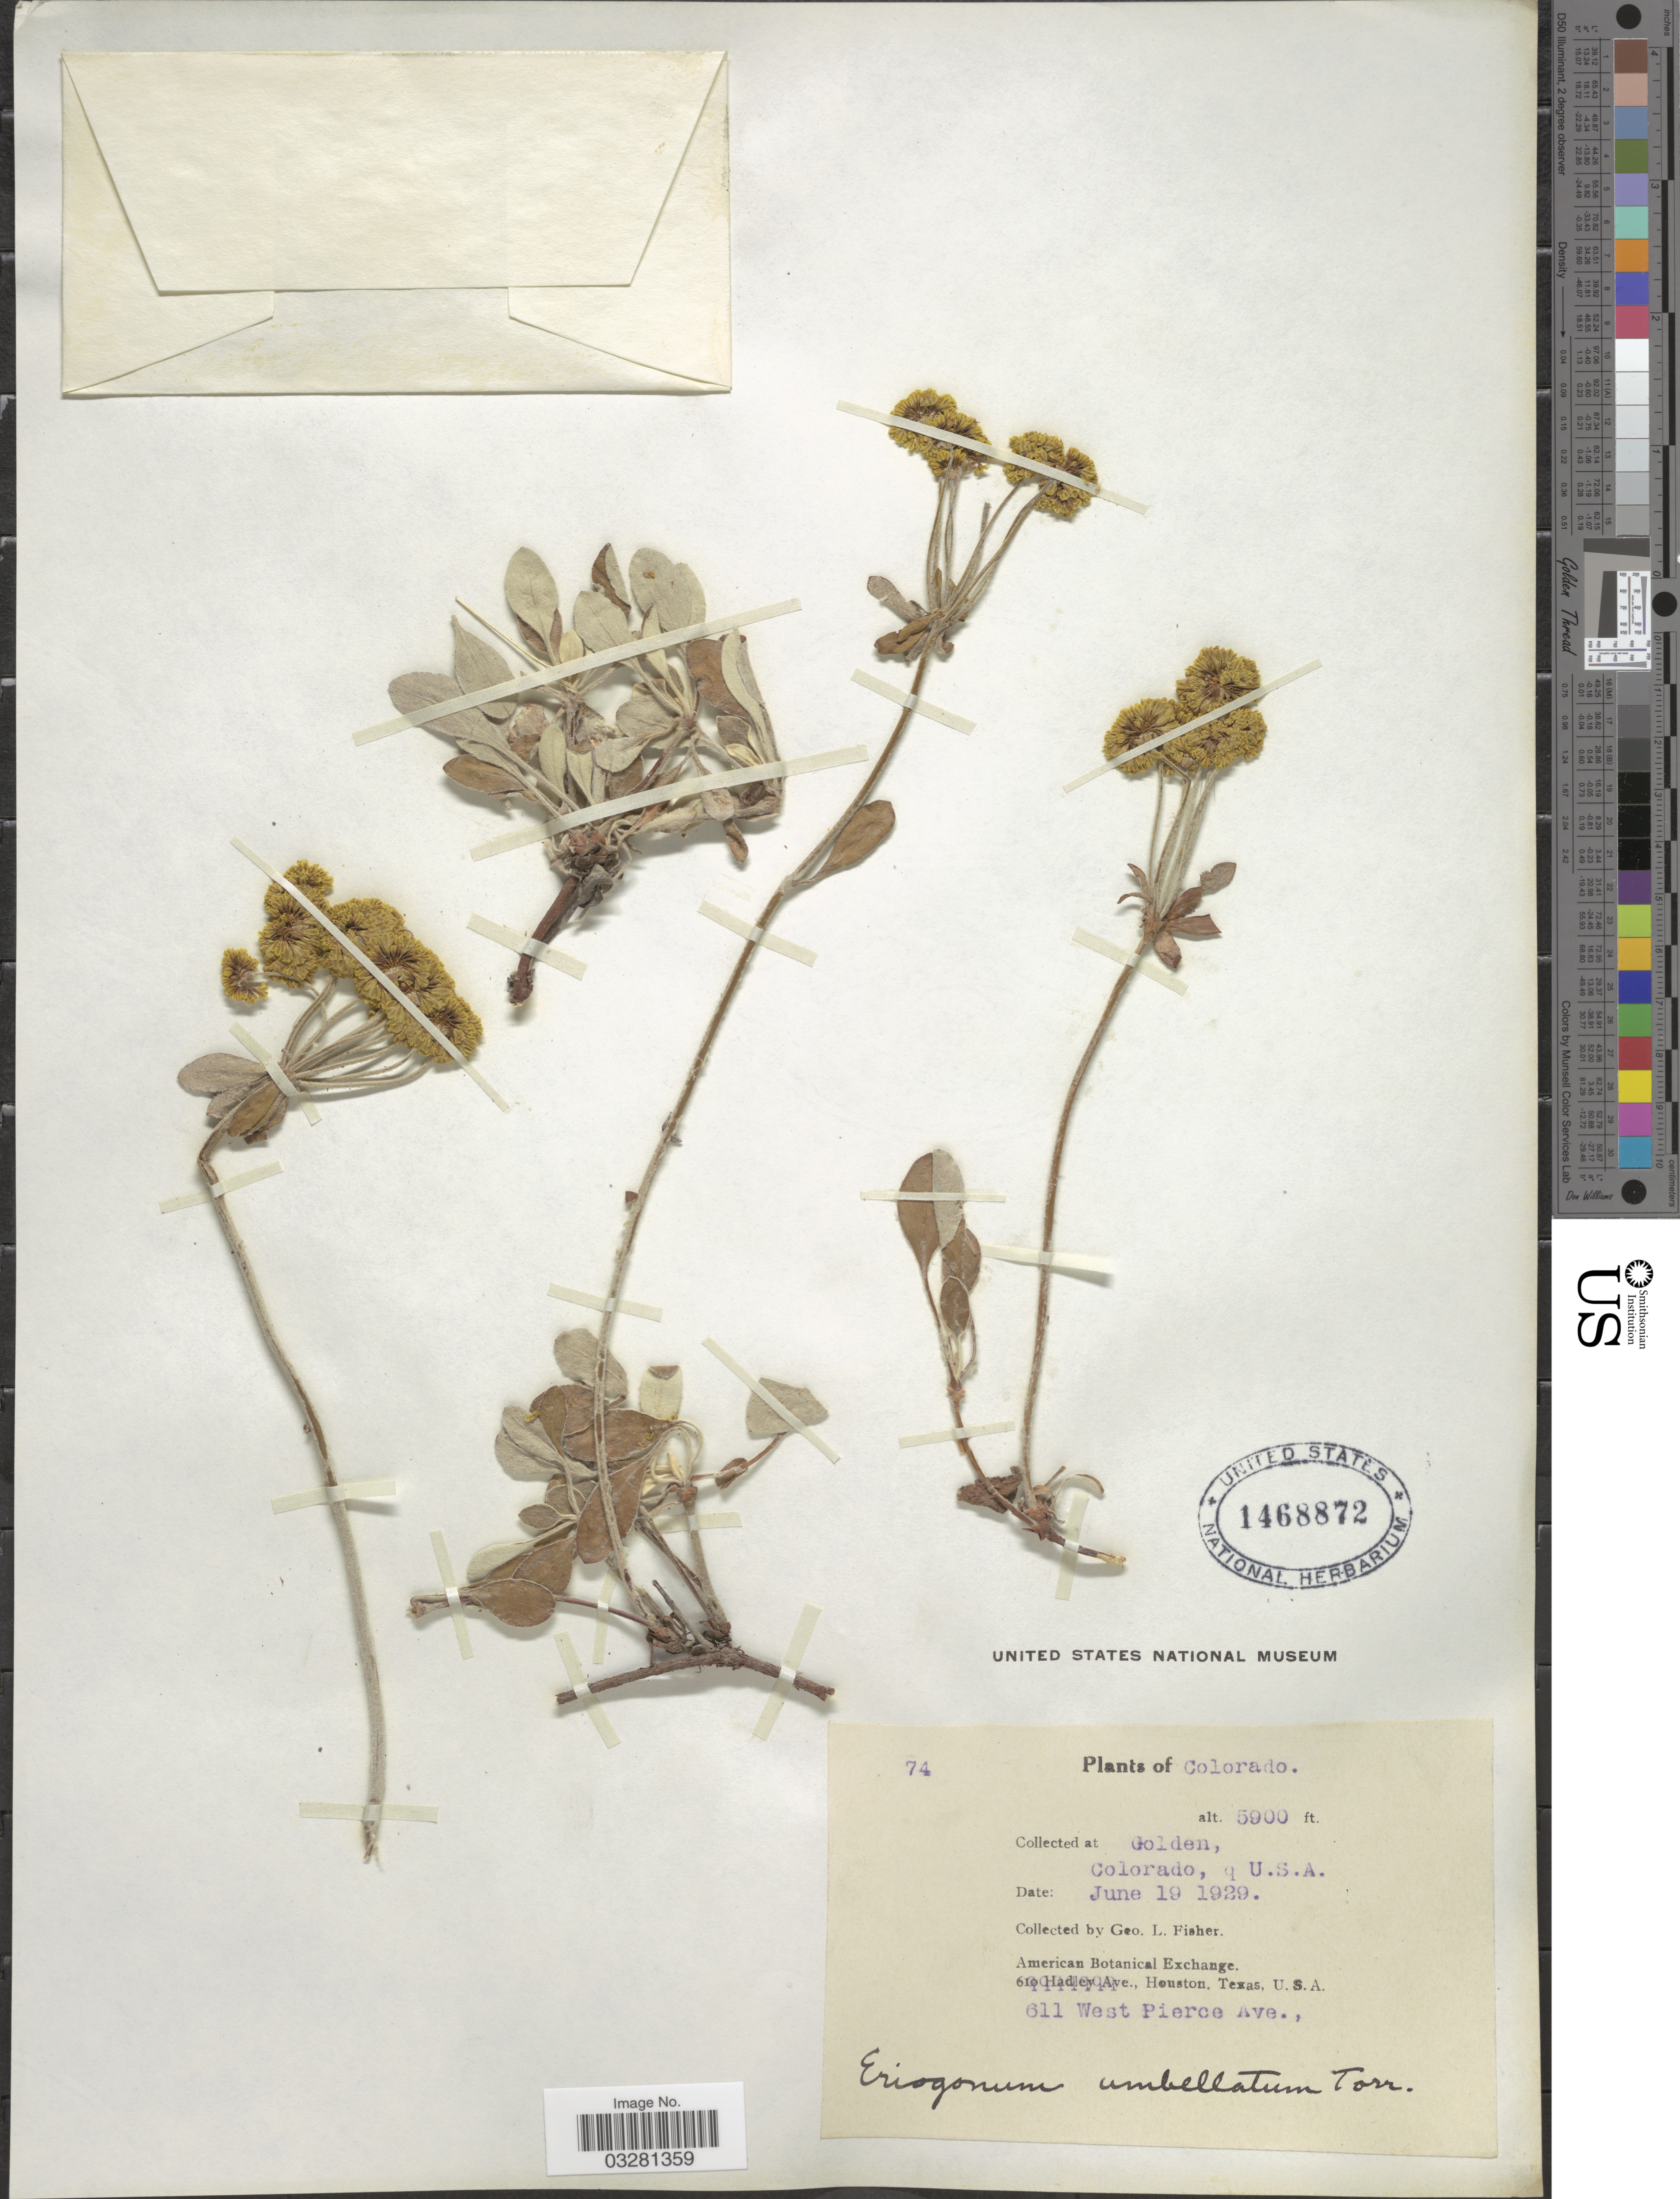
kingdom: Plantae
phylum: Tracheophyta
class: Magnoliopsida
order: Caryophyllales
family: Polygonaceae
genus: Eriogonum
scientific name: Eriogonum umbellatum var. umbellatum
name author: Torr.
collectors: G. L. Fisher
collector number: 74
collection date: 1929-06-19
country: United States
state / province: Colorado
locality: Golden, U.S.A.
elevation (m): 1798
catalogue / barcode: US 1468872